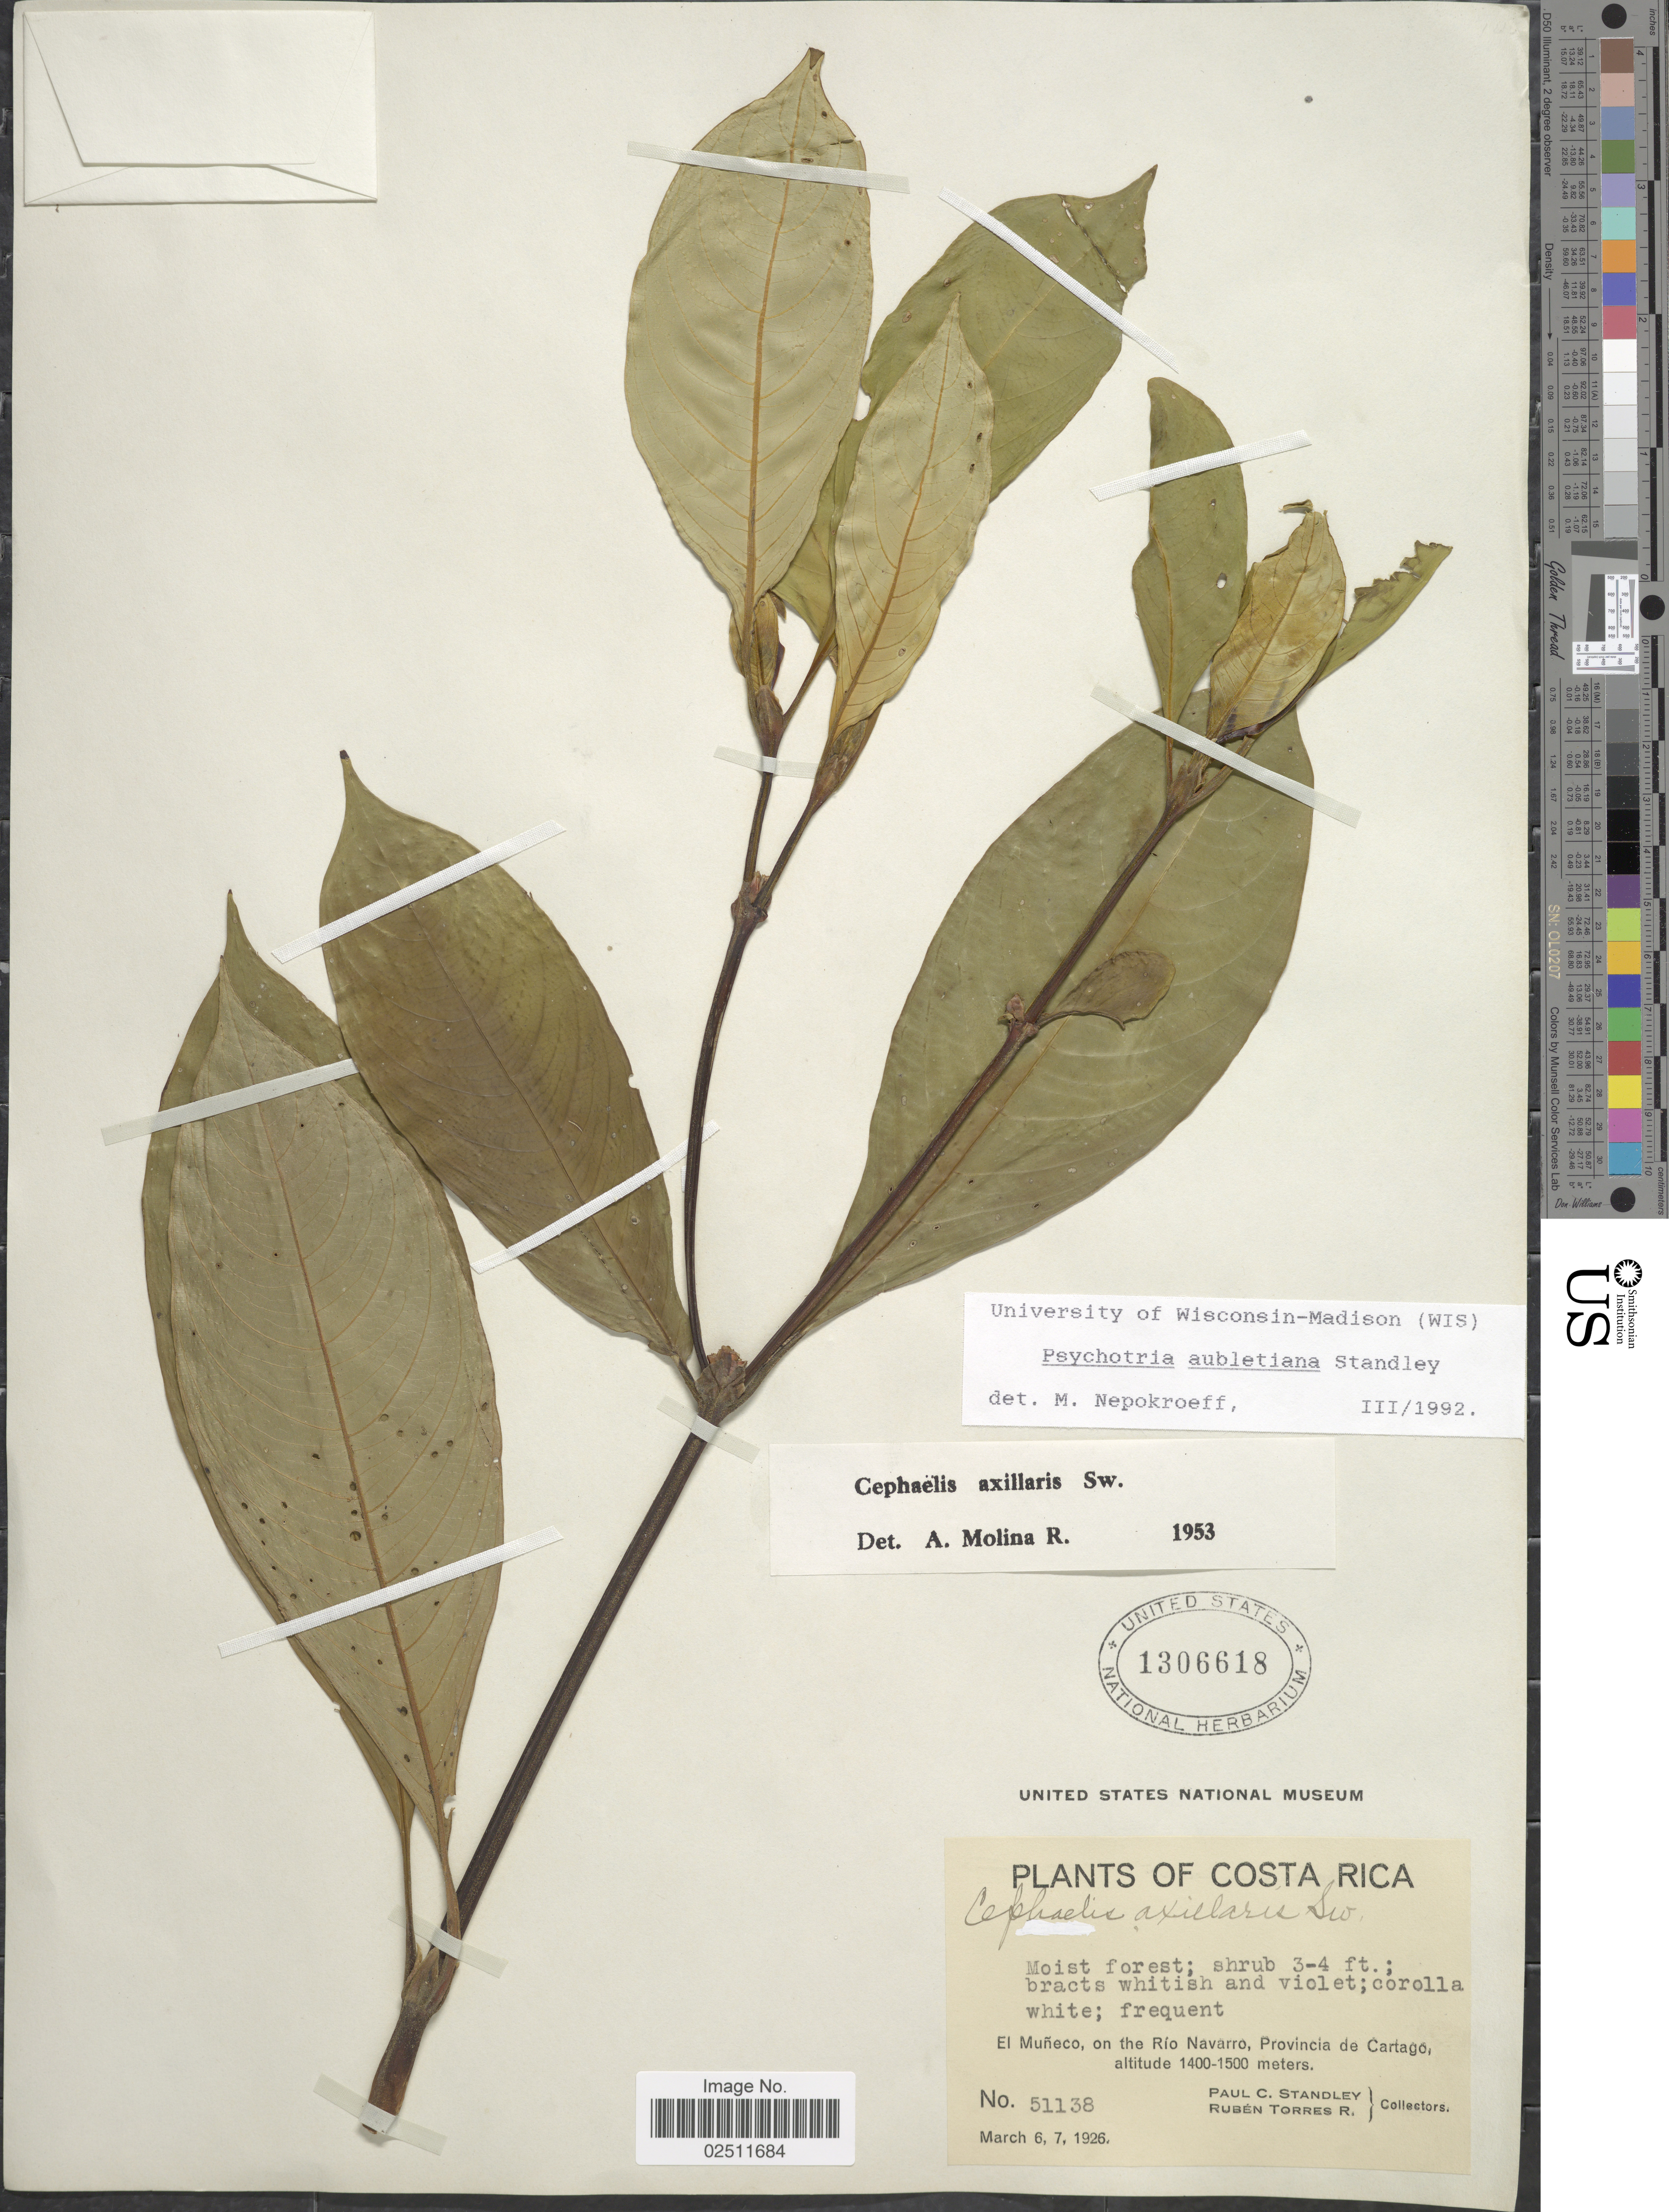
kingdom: Plantae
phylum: Tracheophyta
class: Magnoliopsida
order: Gentianales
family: Rubiaceae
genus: Psychotria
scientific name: Psychotria aubletiana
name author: Steyerm.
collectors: P. C. Standley & R. Torres Rojas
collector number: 51138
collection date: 1926-03-06/1926-03-07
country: Costa Rica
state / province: Cartago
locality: El Muñeco, on the Río Navarro.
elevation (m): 1400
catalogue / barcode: US 1306618